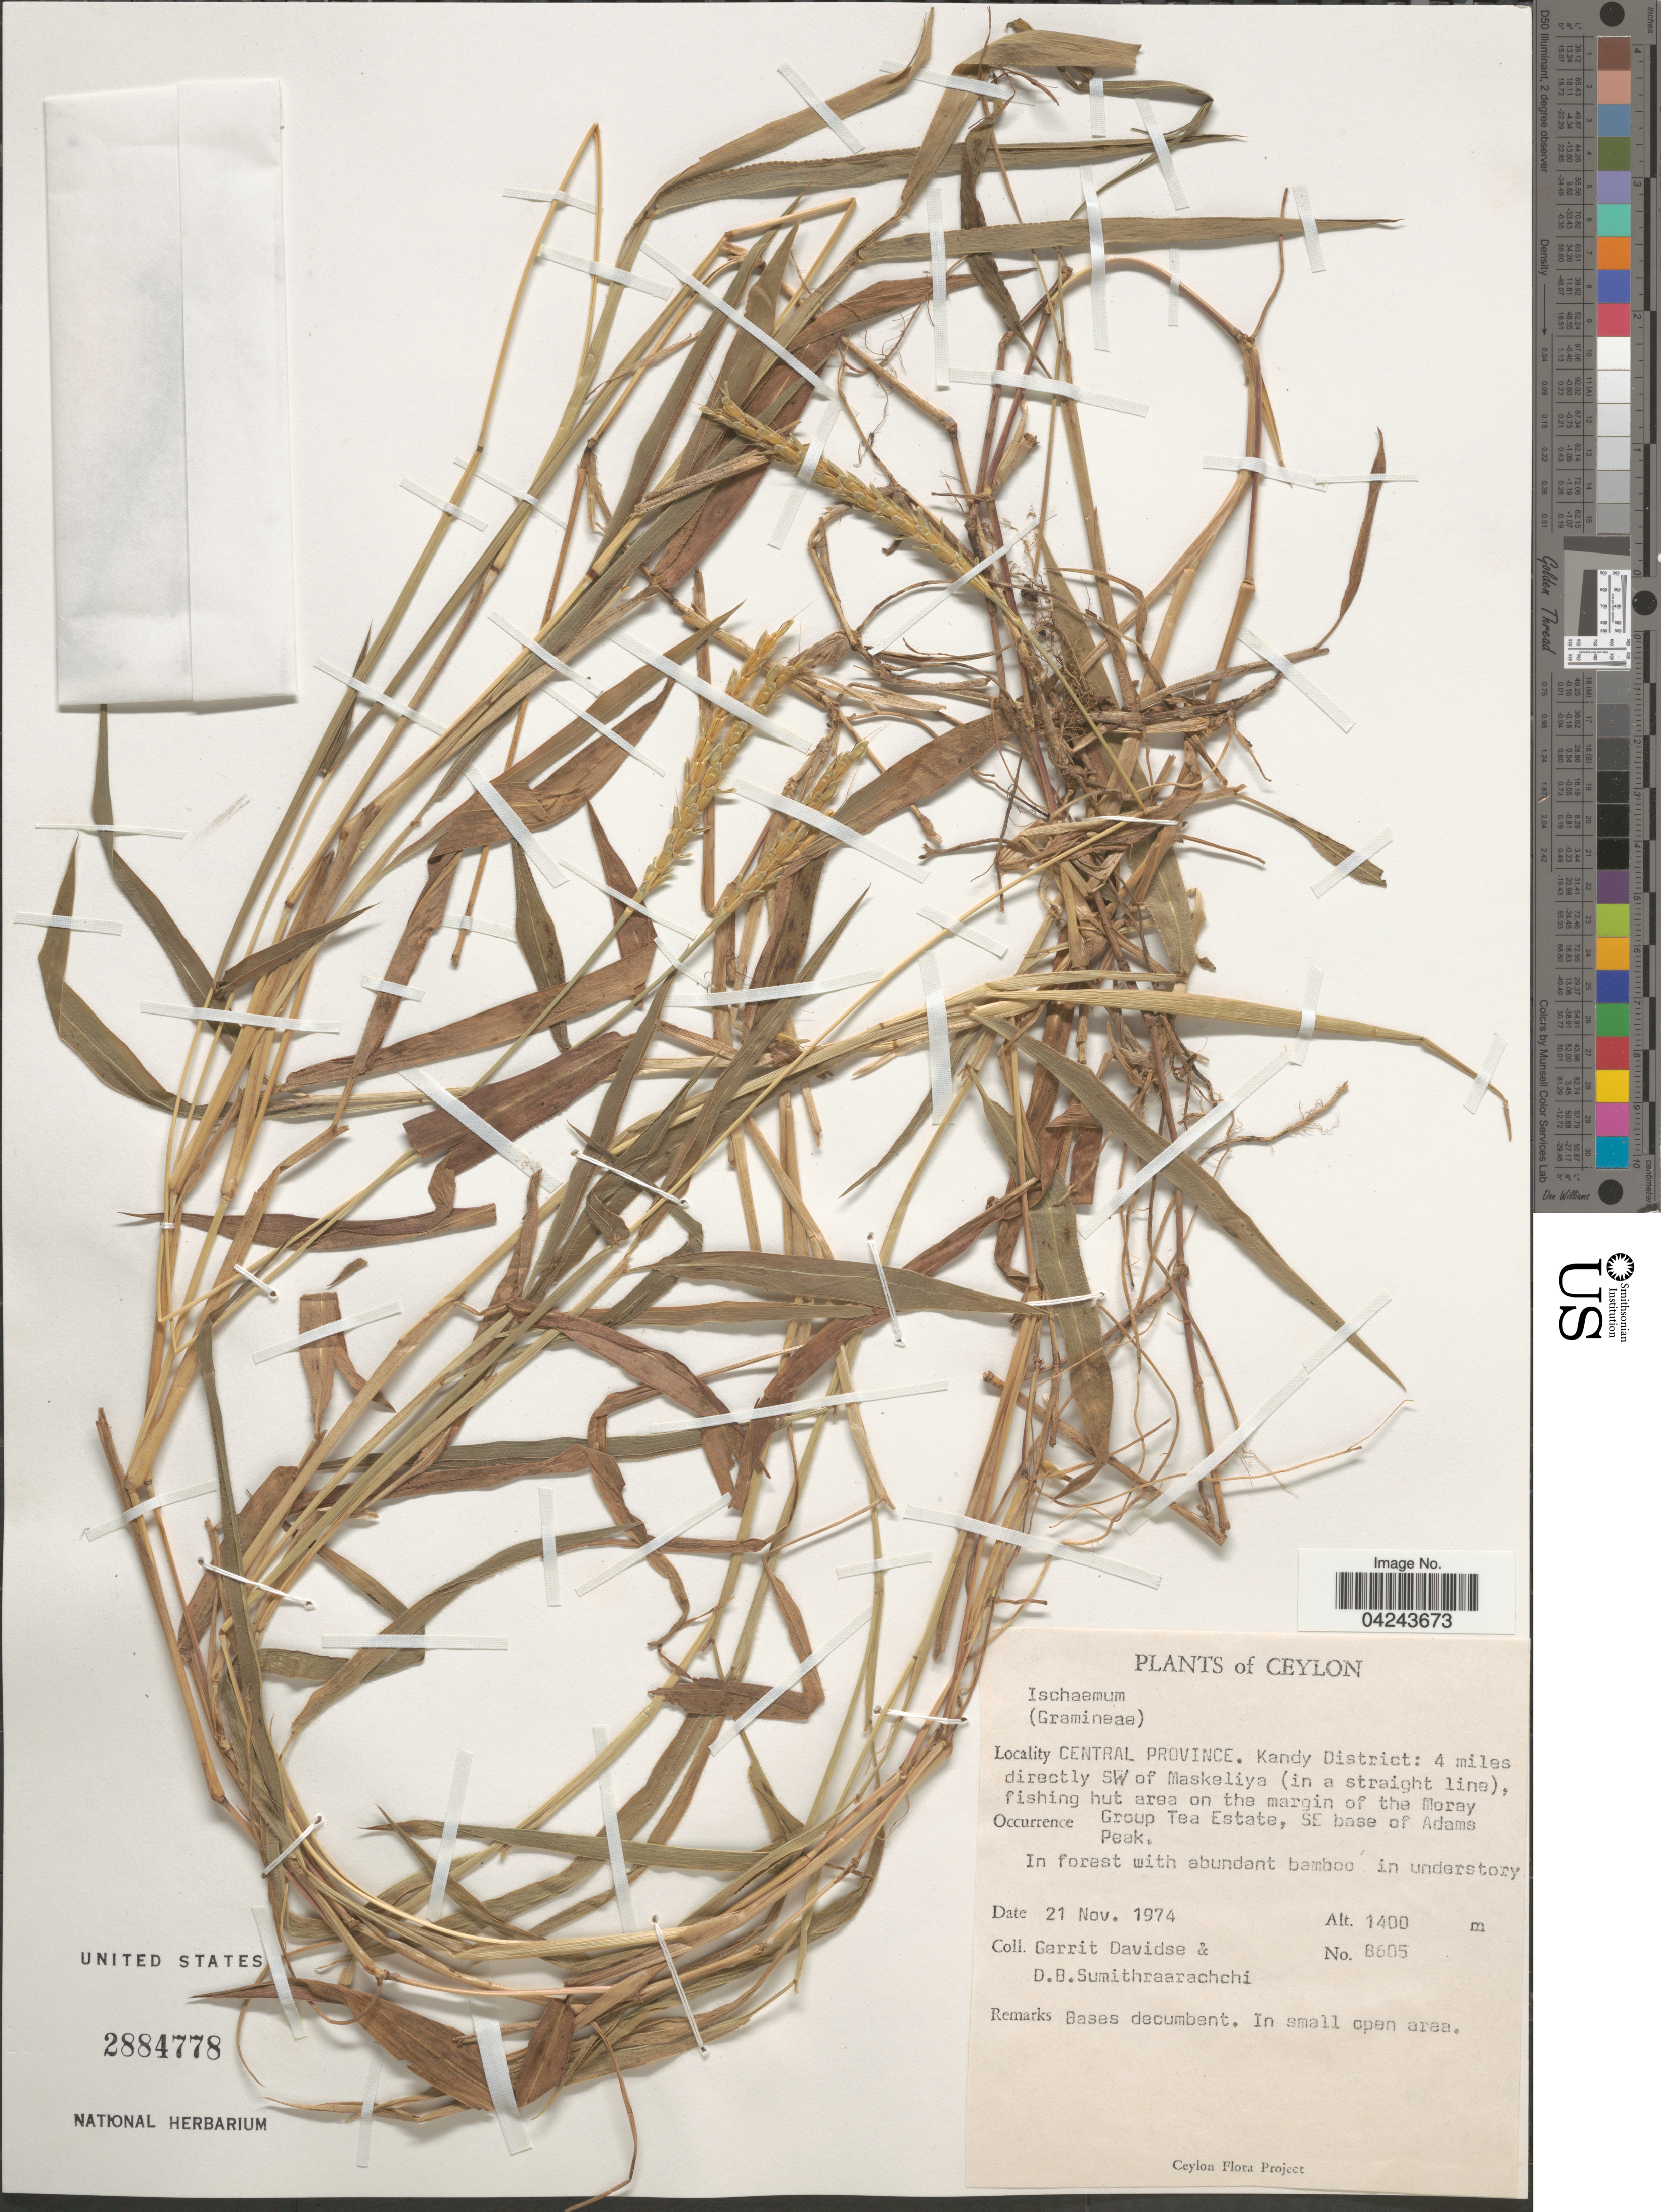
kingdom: Plantae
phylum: Tracheophyta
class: Liliopsida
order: Poales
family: Poaceae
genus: Ischaemum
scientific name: Ischaemum sp.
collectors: G. Davidse & D. B. Sumithraarachchi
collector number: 8605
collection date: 1974-11-21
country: Sri Lanka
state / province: Central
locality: Ceylon. Kandy District: 4 miles directly SW of Maskeliya (in a straight line), fishing hut area on the margin of the Moray Group Tea Estate, SE base of Adams Peak.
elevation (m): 1400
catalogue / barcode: US 2884778